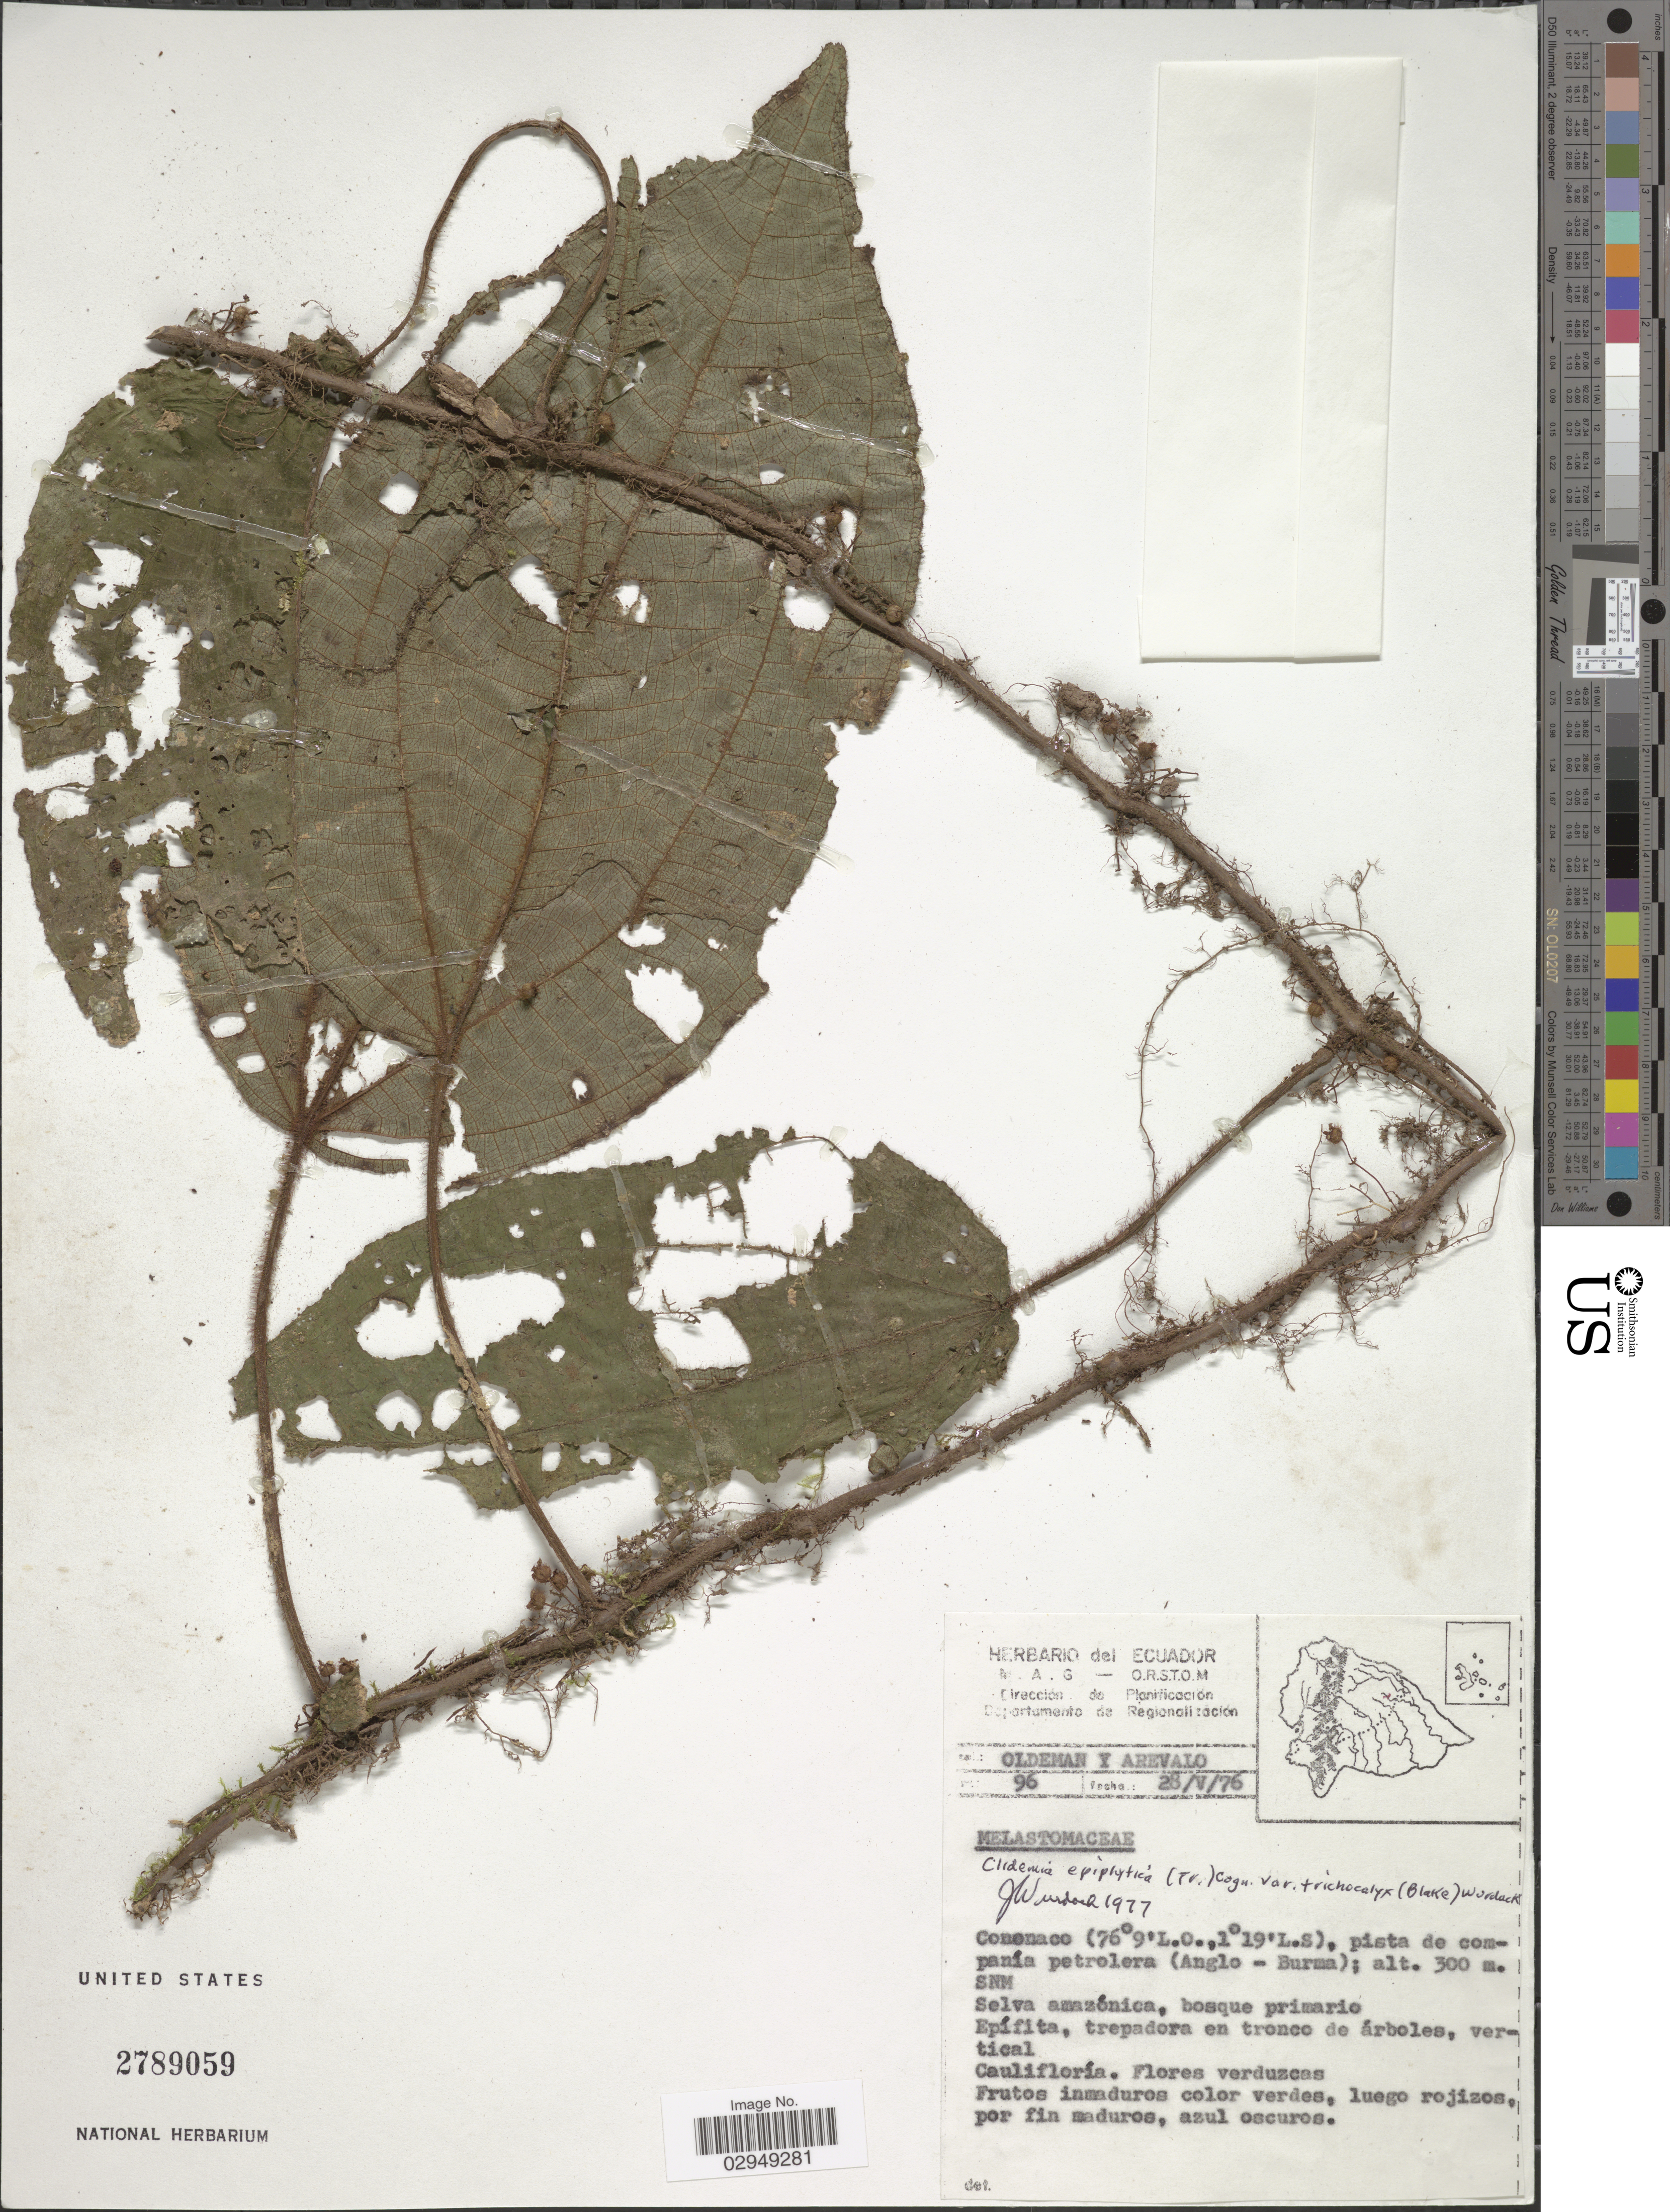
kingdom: Plantae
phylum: Tracheophyta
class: Magnoliopsida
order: Myrtales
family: Melastomataceae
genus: Clidemia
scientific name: Clidemia epiphytica var. trichocalyx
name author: (S.F. Blake) Wurdack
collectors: -- Oldeman & -. Arevalo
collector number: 96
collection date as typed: Transcribed d/m/y: 28/5/76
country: Ecuador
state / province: Pastaza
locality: Cononaco, piste de companía petrolera (Ango-Burma).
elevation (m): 300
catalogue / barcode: US 2789059